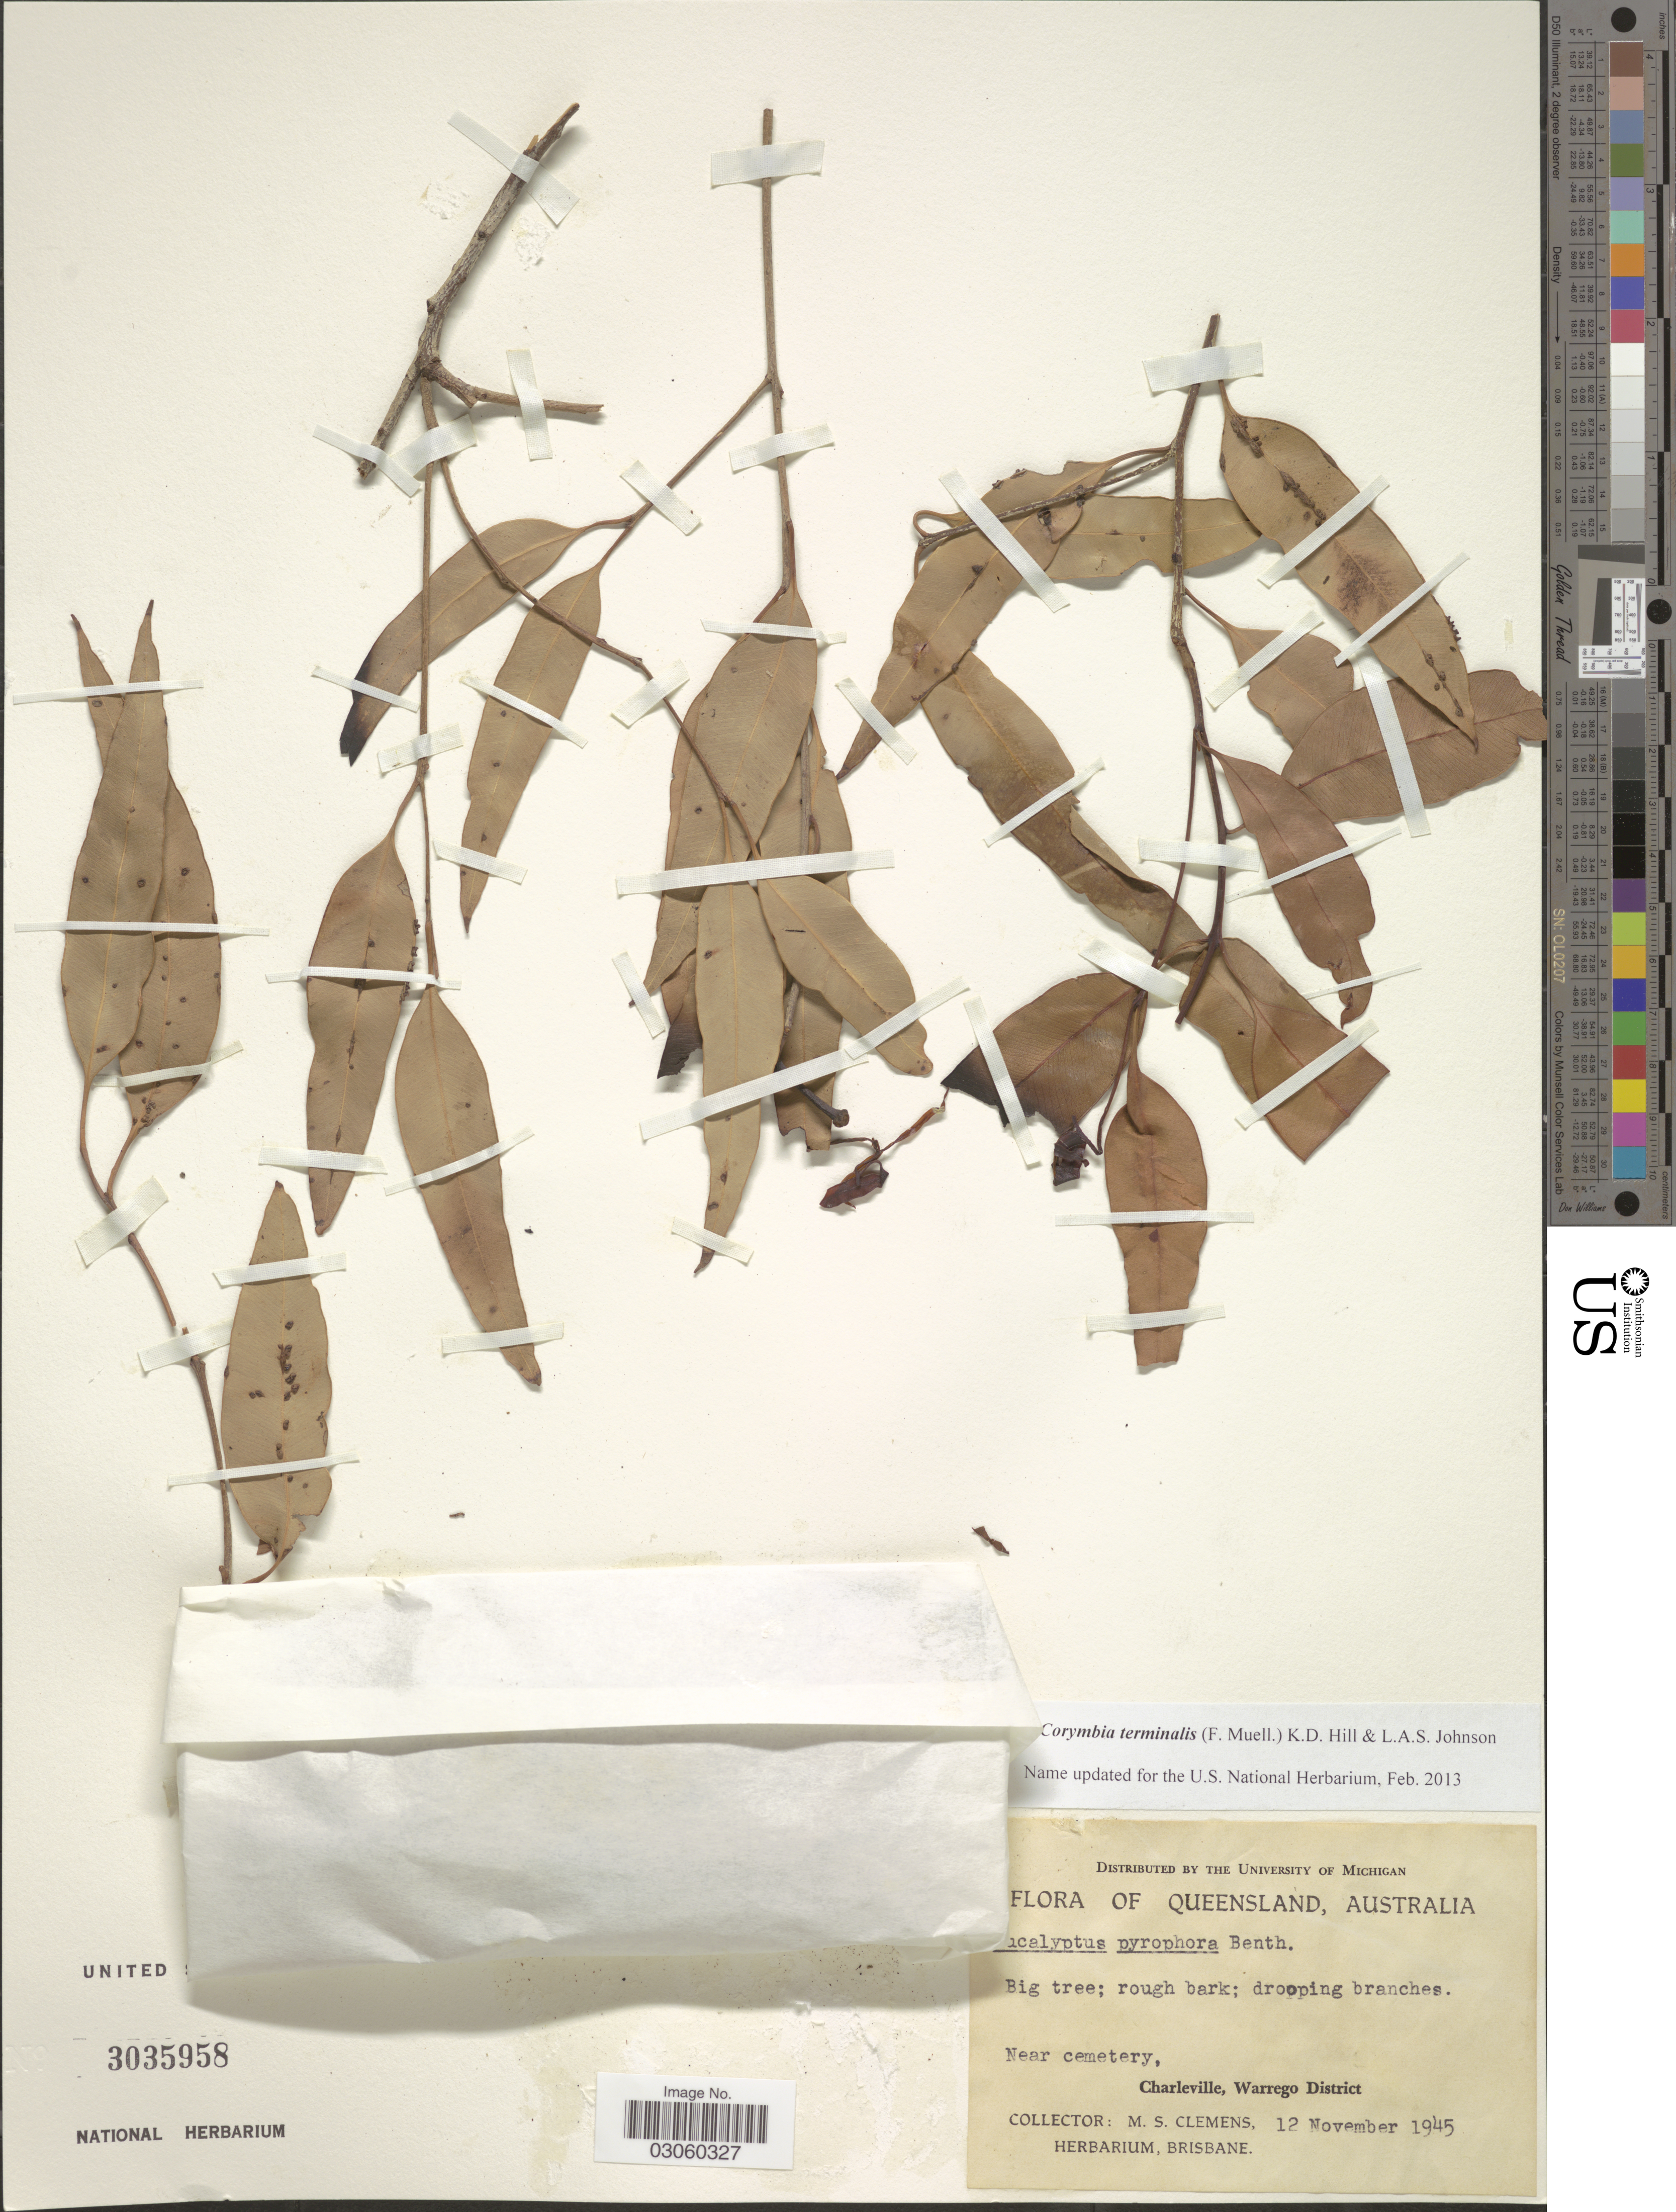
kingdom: Plantae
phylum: Tracheophyta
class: Magnoliopsida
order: Myrtales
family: Myrtaceae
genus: Corymbia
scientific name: Corymbia terminalis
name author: (F. Muell.) K.D. Hill & L.A.S. Johnson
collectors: M. S. Clemens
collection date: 1945-11-12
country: Australia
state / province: Queensland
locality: Near cemetery, Charlesville, Warrego District.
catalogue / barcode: US 3035958